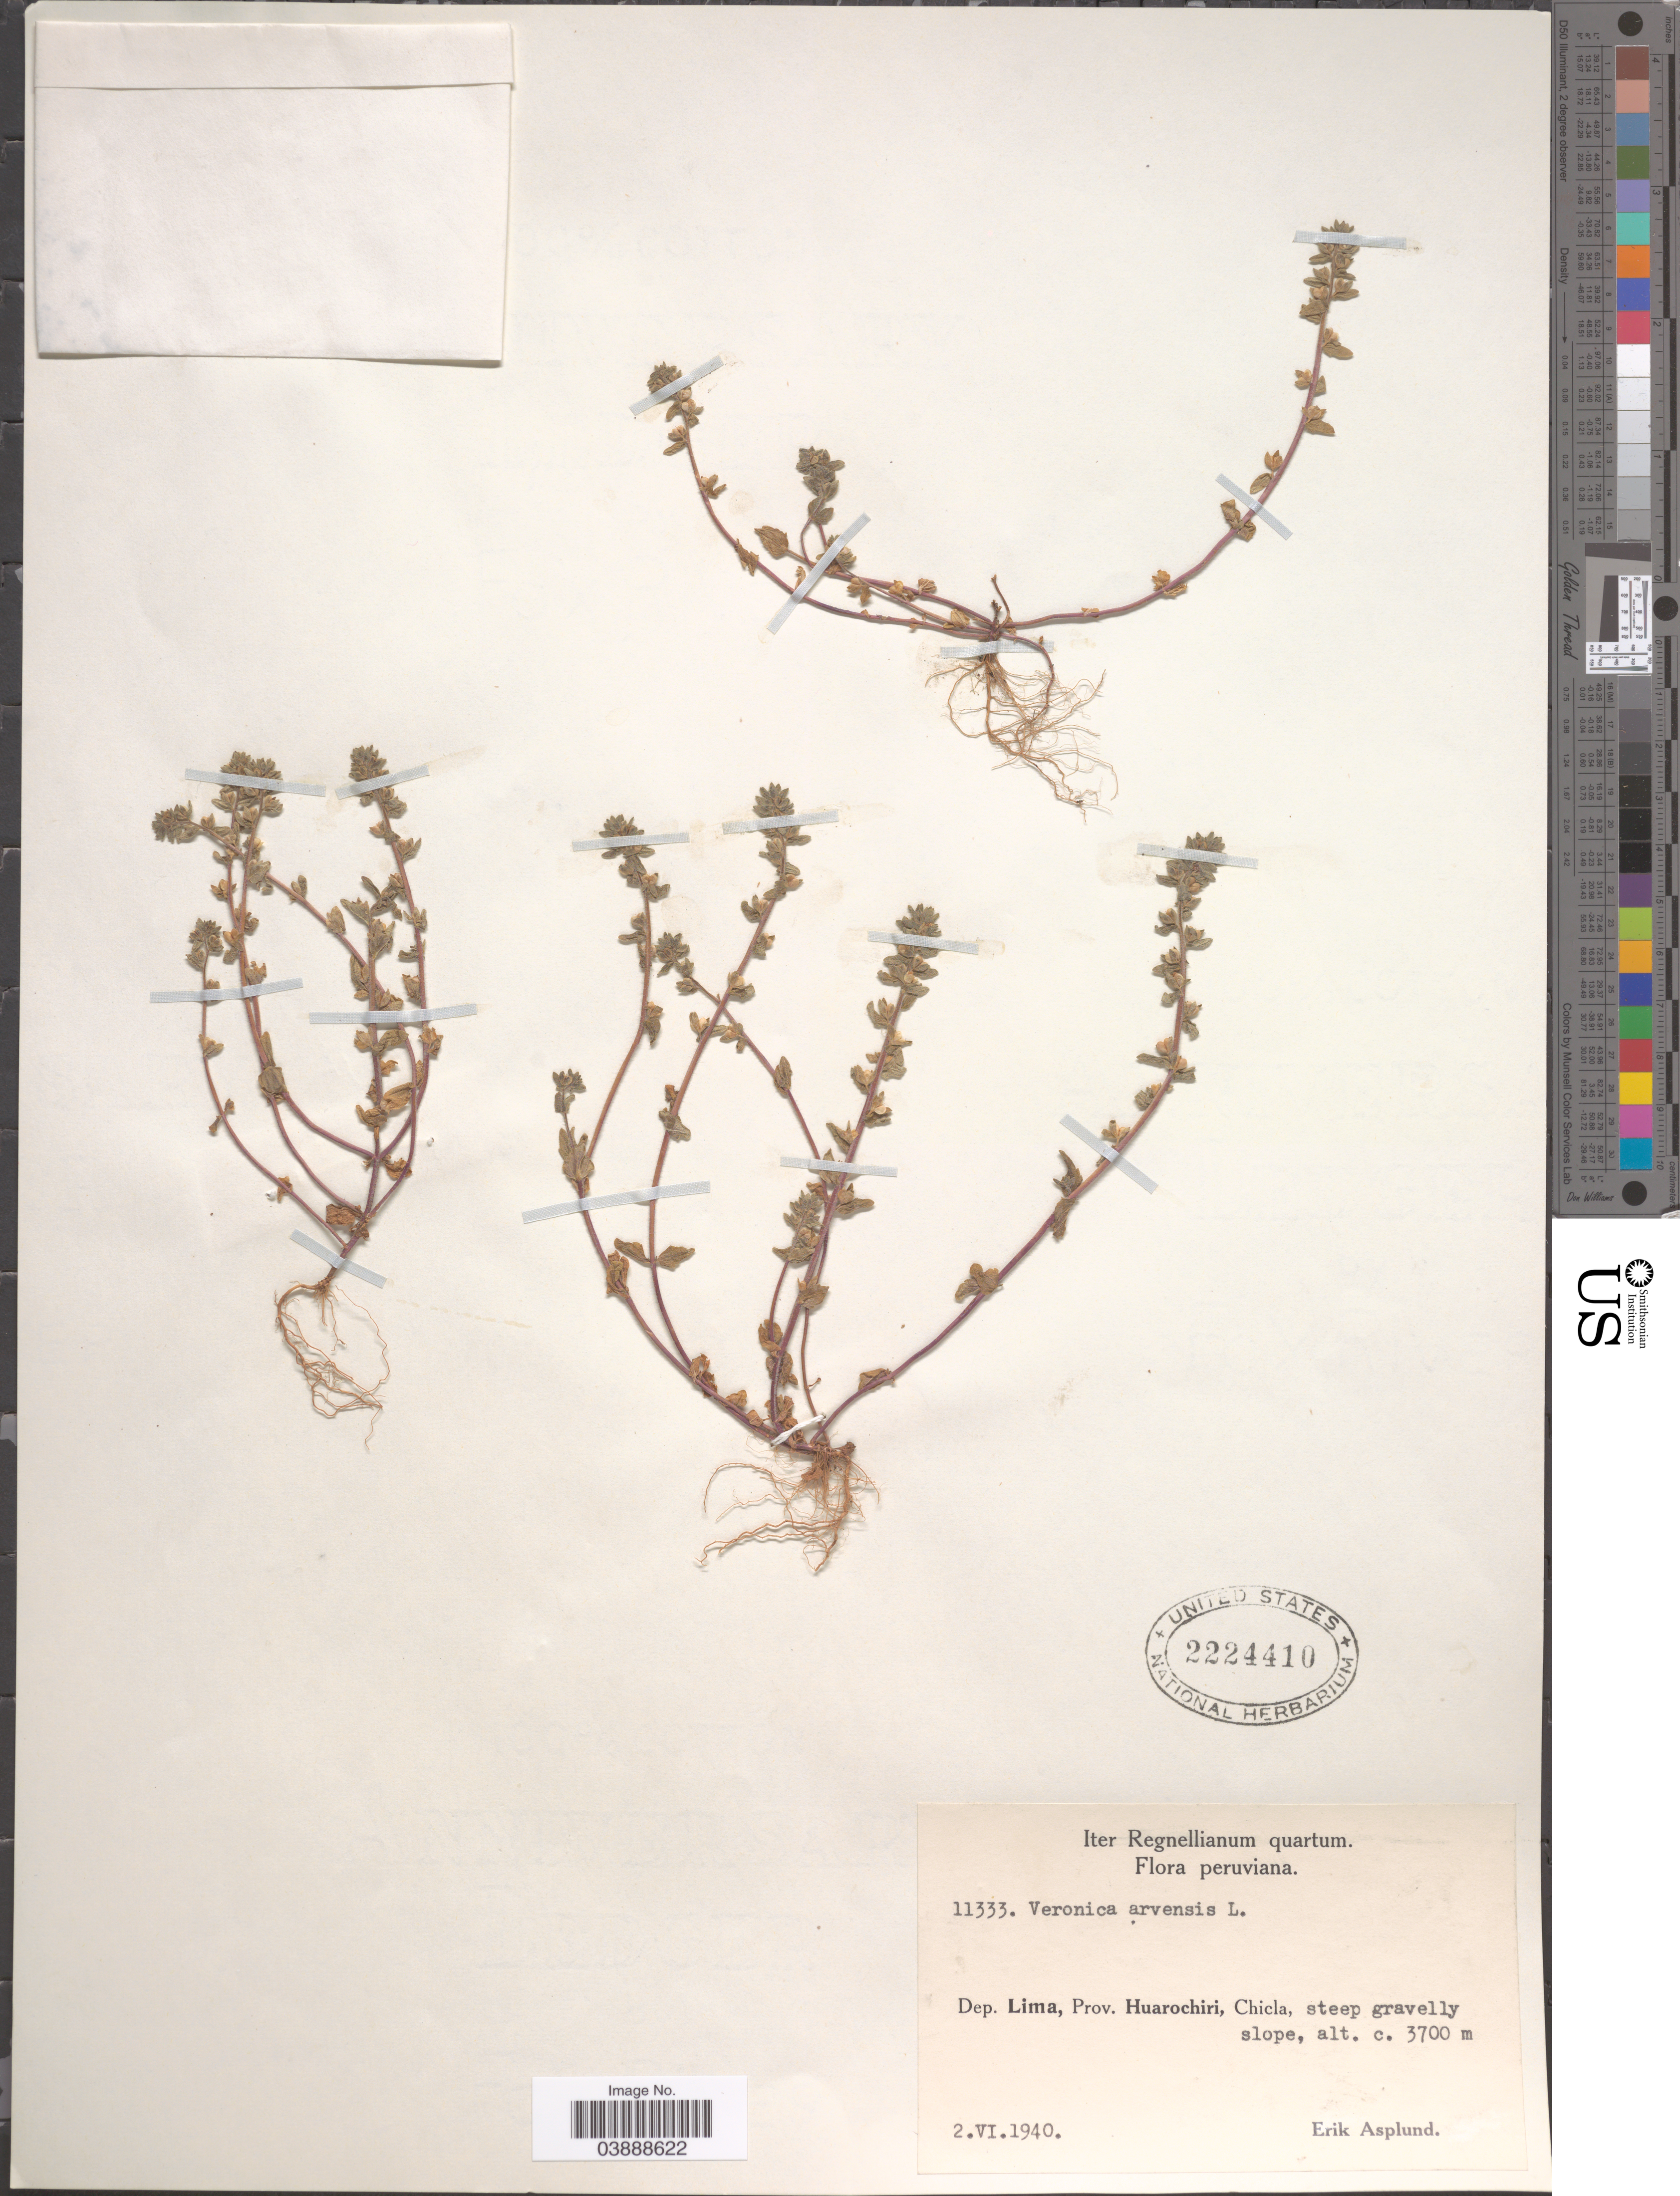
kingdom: Plantae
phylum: Tracheophyta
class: Magnoliopsida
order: Lamiales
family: Plantaginaceae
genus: Veronica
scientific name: Veronica arvensis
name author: L.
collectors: E. Asplund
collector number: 11333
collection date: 1940-06-02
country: Peru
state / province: Lima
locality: Dep. Lima, Prov. Huarochiri, Chicla.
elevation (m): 3700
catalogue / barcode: US 2224410